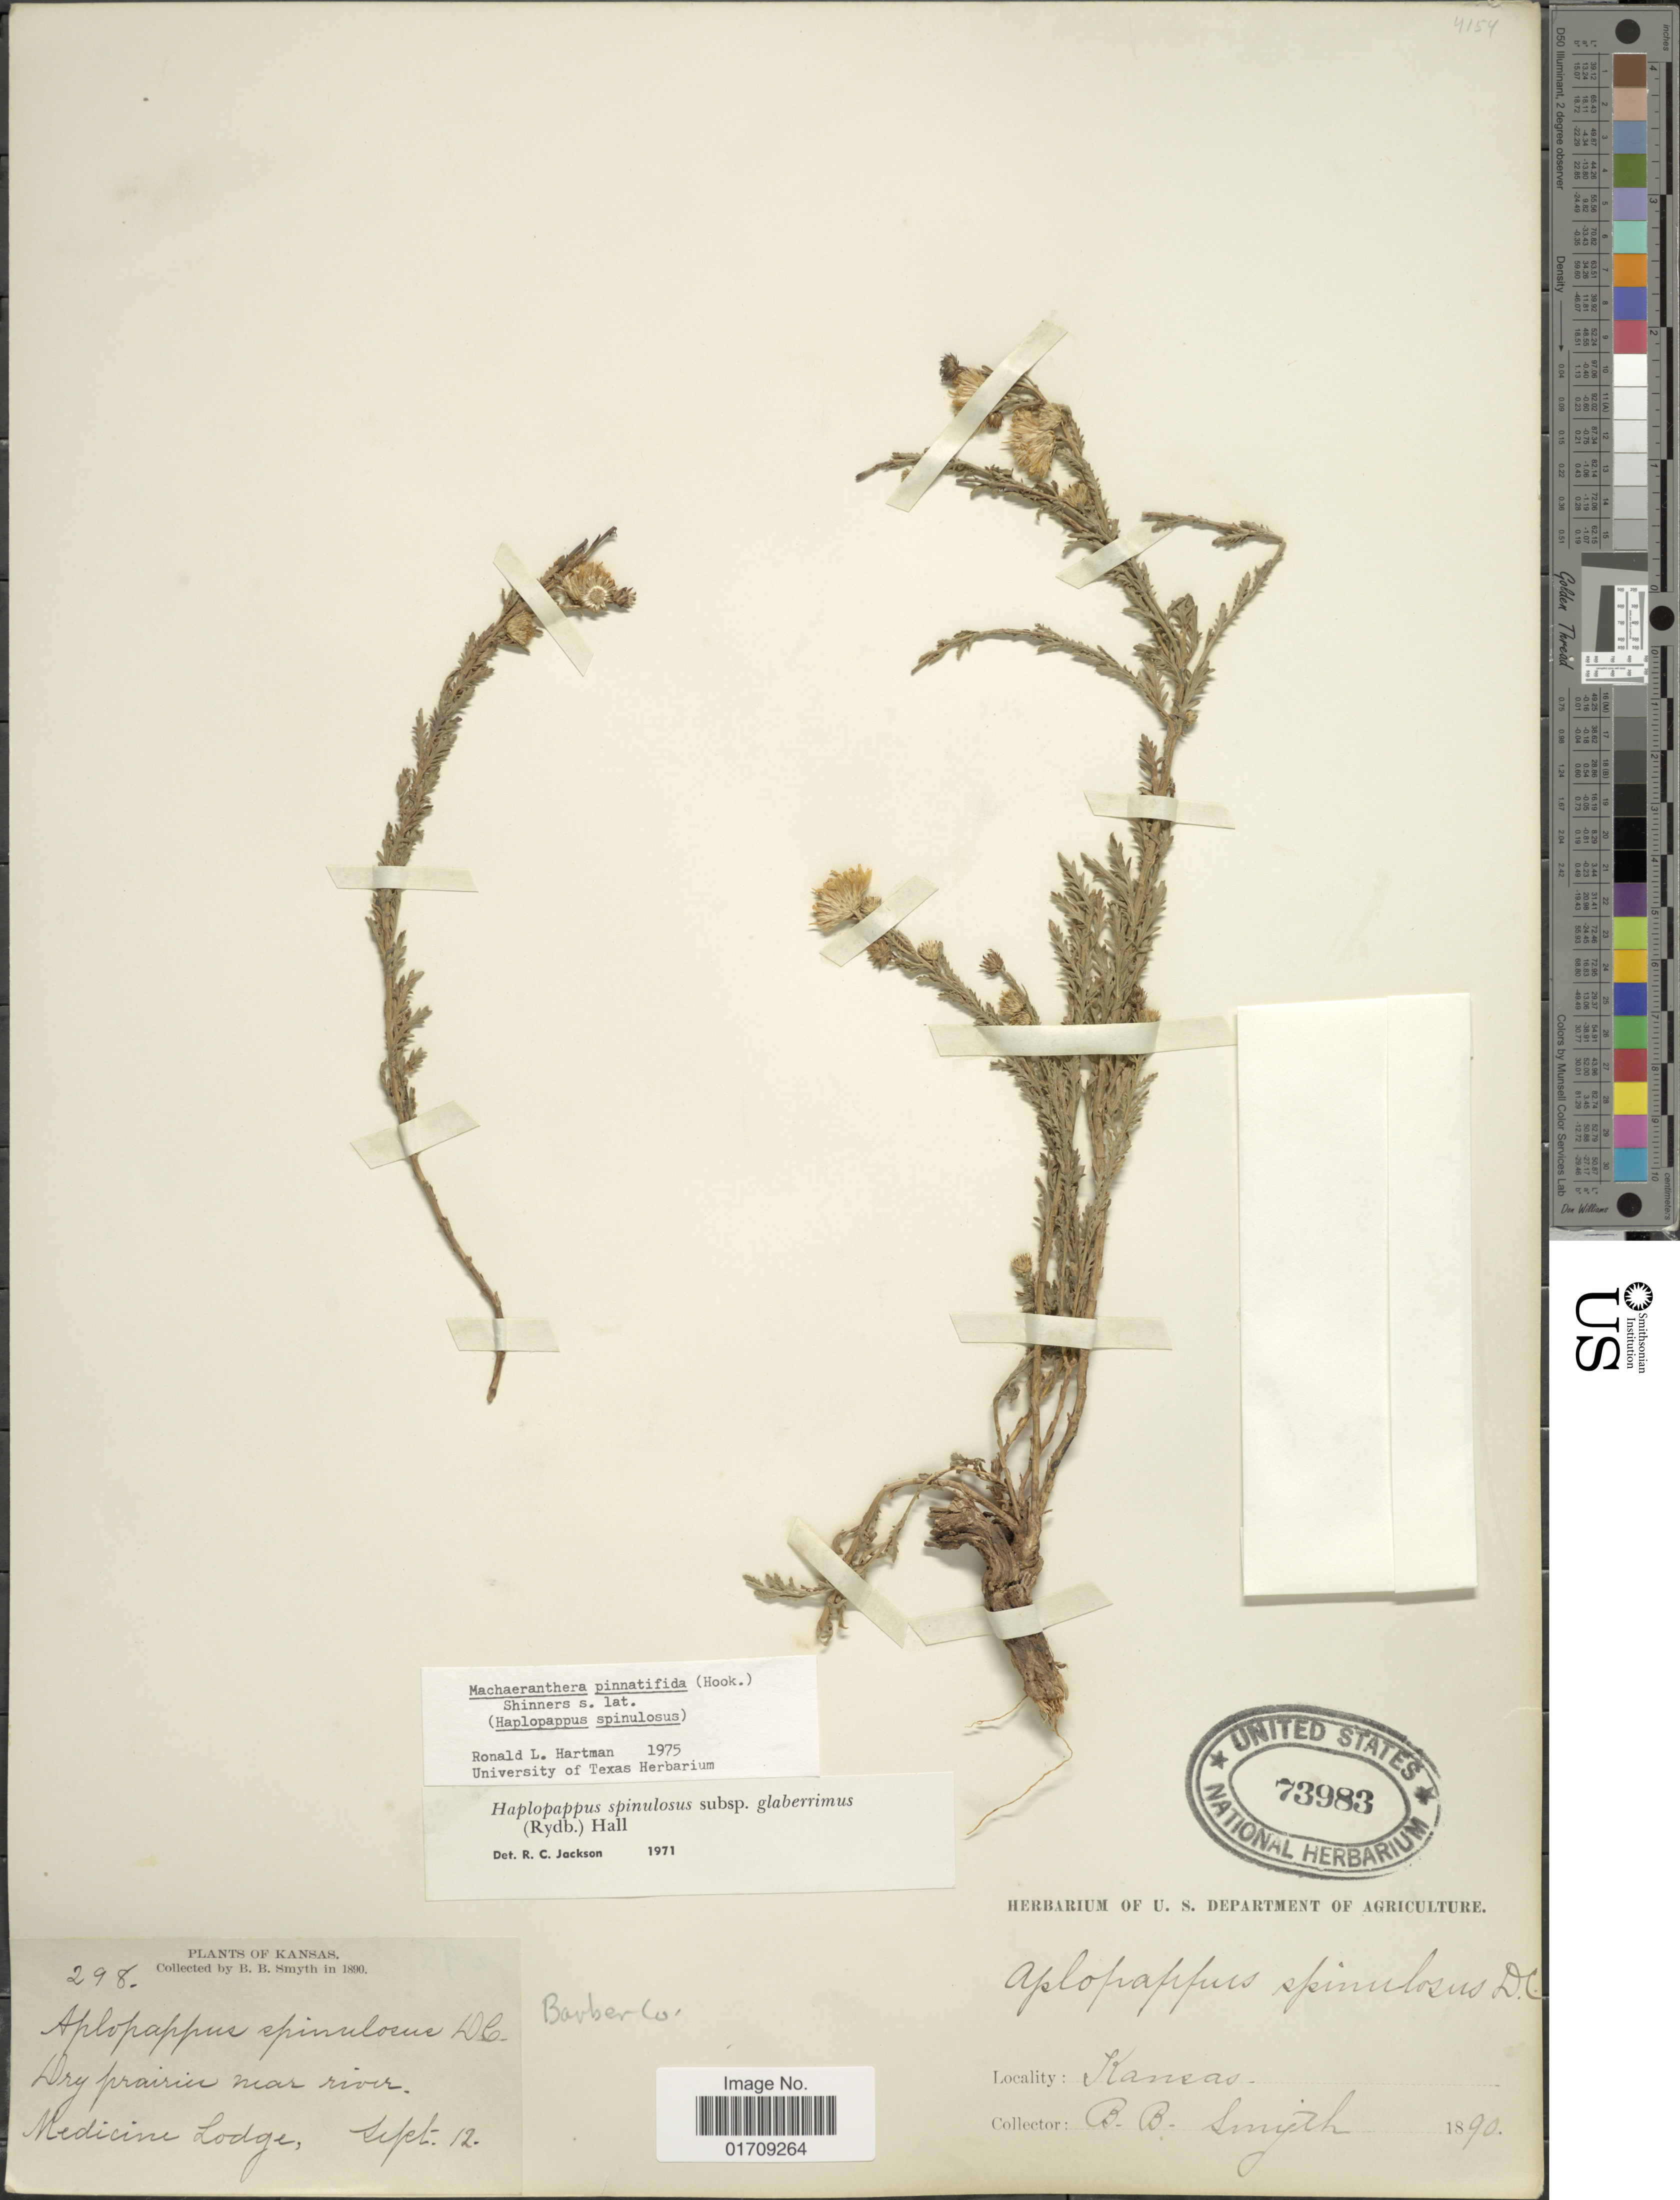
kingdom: Plantae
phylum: Tracheophyta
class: Magnoliopsida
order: Asterales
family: Asteraceae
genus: Machaeranthera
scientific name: Machaeranthera pinnatifida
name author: (Hook.) Shinners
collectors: B. Smyth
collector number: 298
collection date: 1890-09-12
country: United States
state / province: Kansas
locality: Medicine Lodge, Barber Co.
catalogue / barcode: US 73983